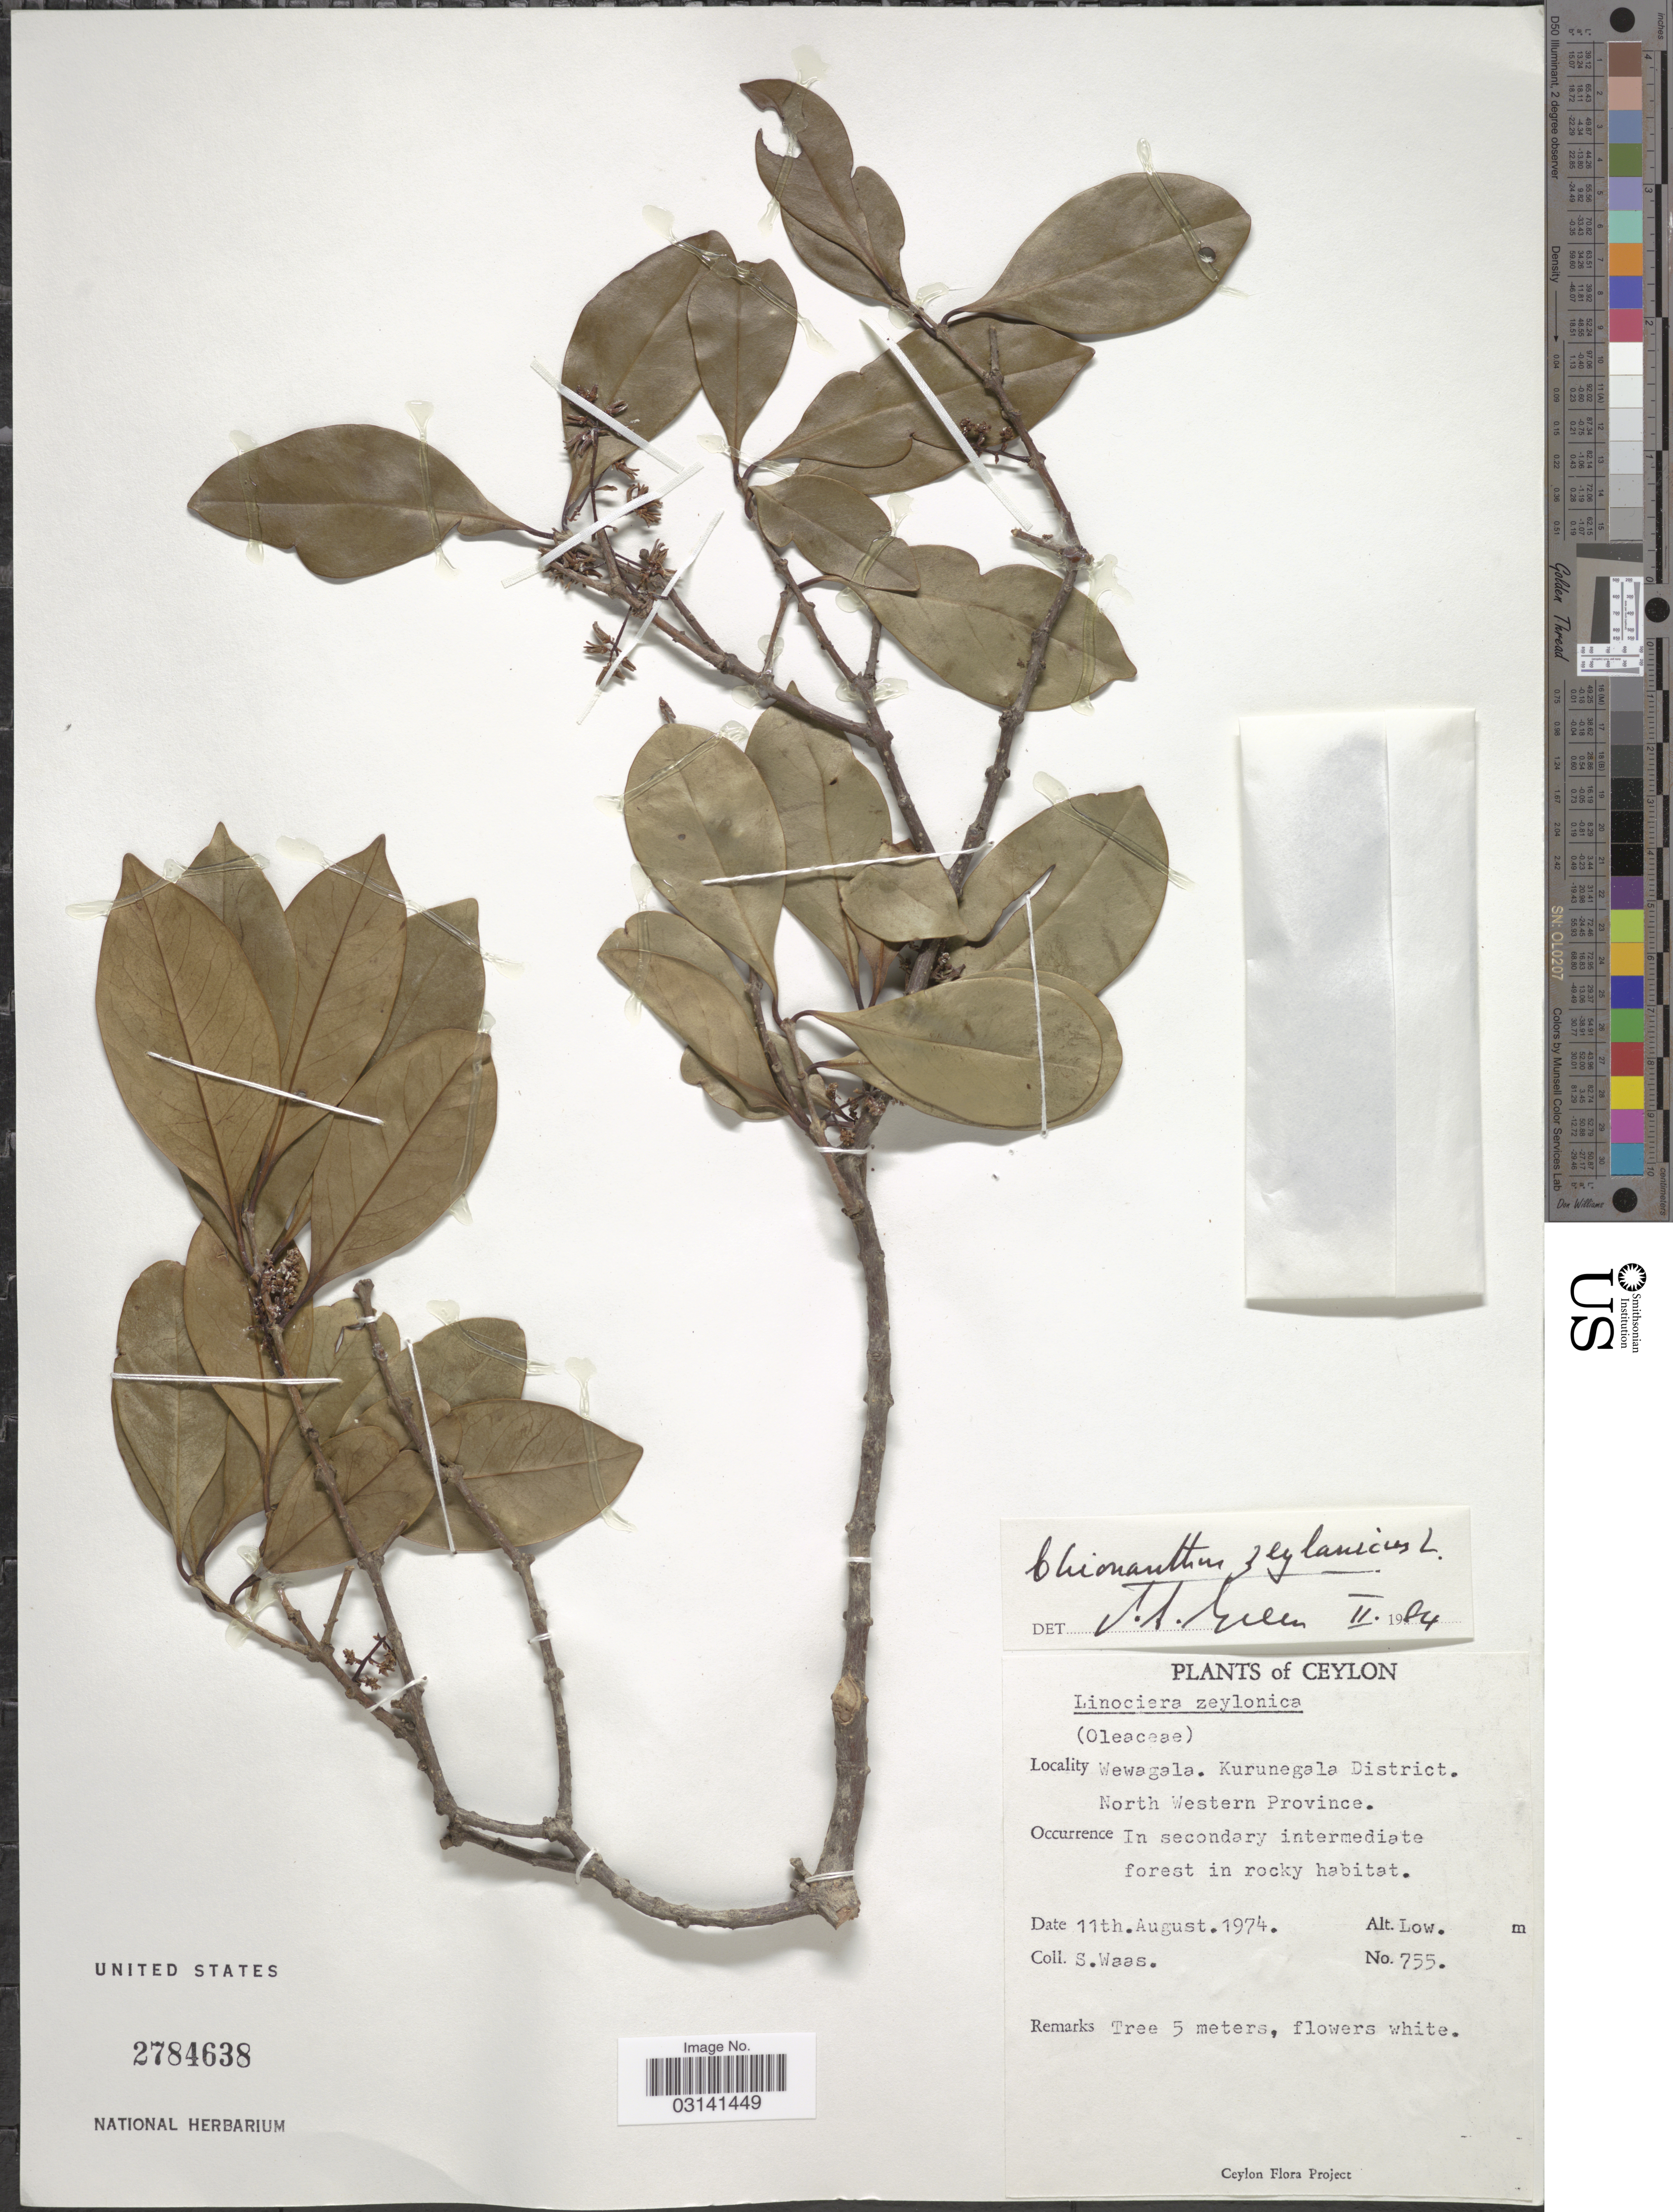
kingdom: Plantae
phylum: Tracheophyta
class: Magnoliopsida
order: Lamiales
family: Oleaceae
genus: Chionanthus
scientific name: Chionanthus zeylanicus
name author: L.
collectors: S. Waas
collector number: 755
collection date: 1974-08-11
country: Sri Lanka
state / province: North Western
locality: Ceylon. Wewagala. Kurunegala District.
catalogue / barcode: US 2784638